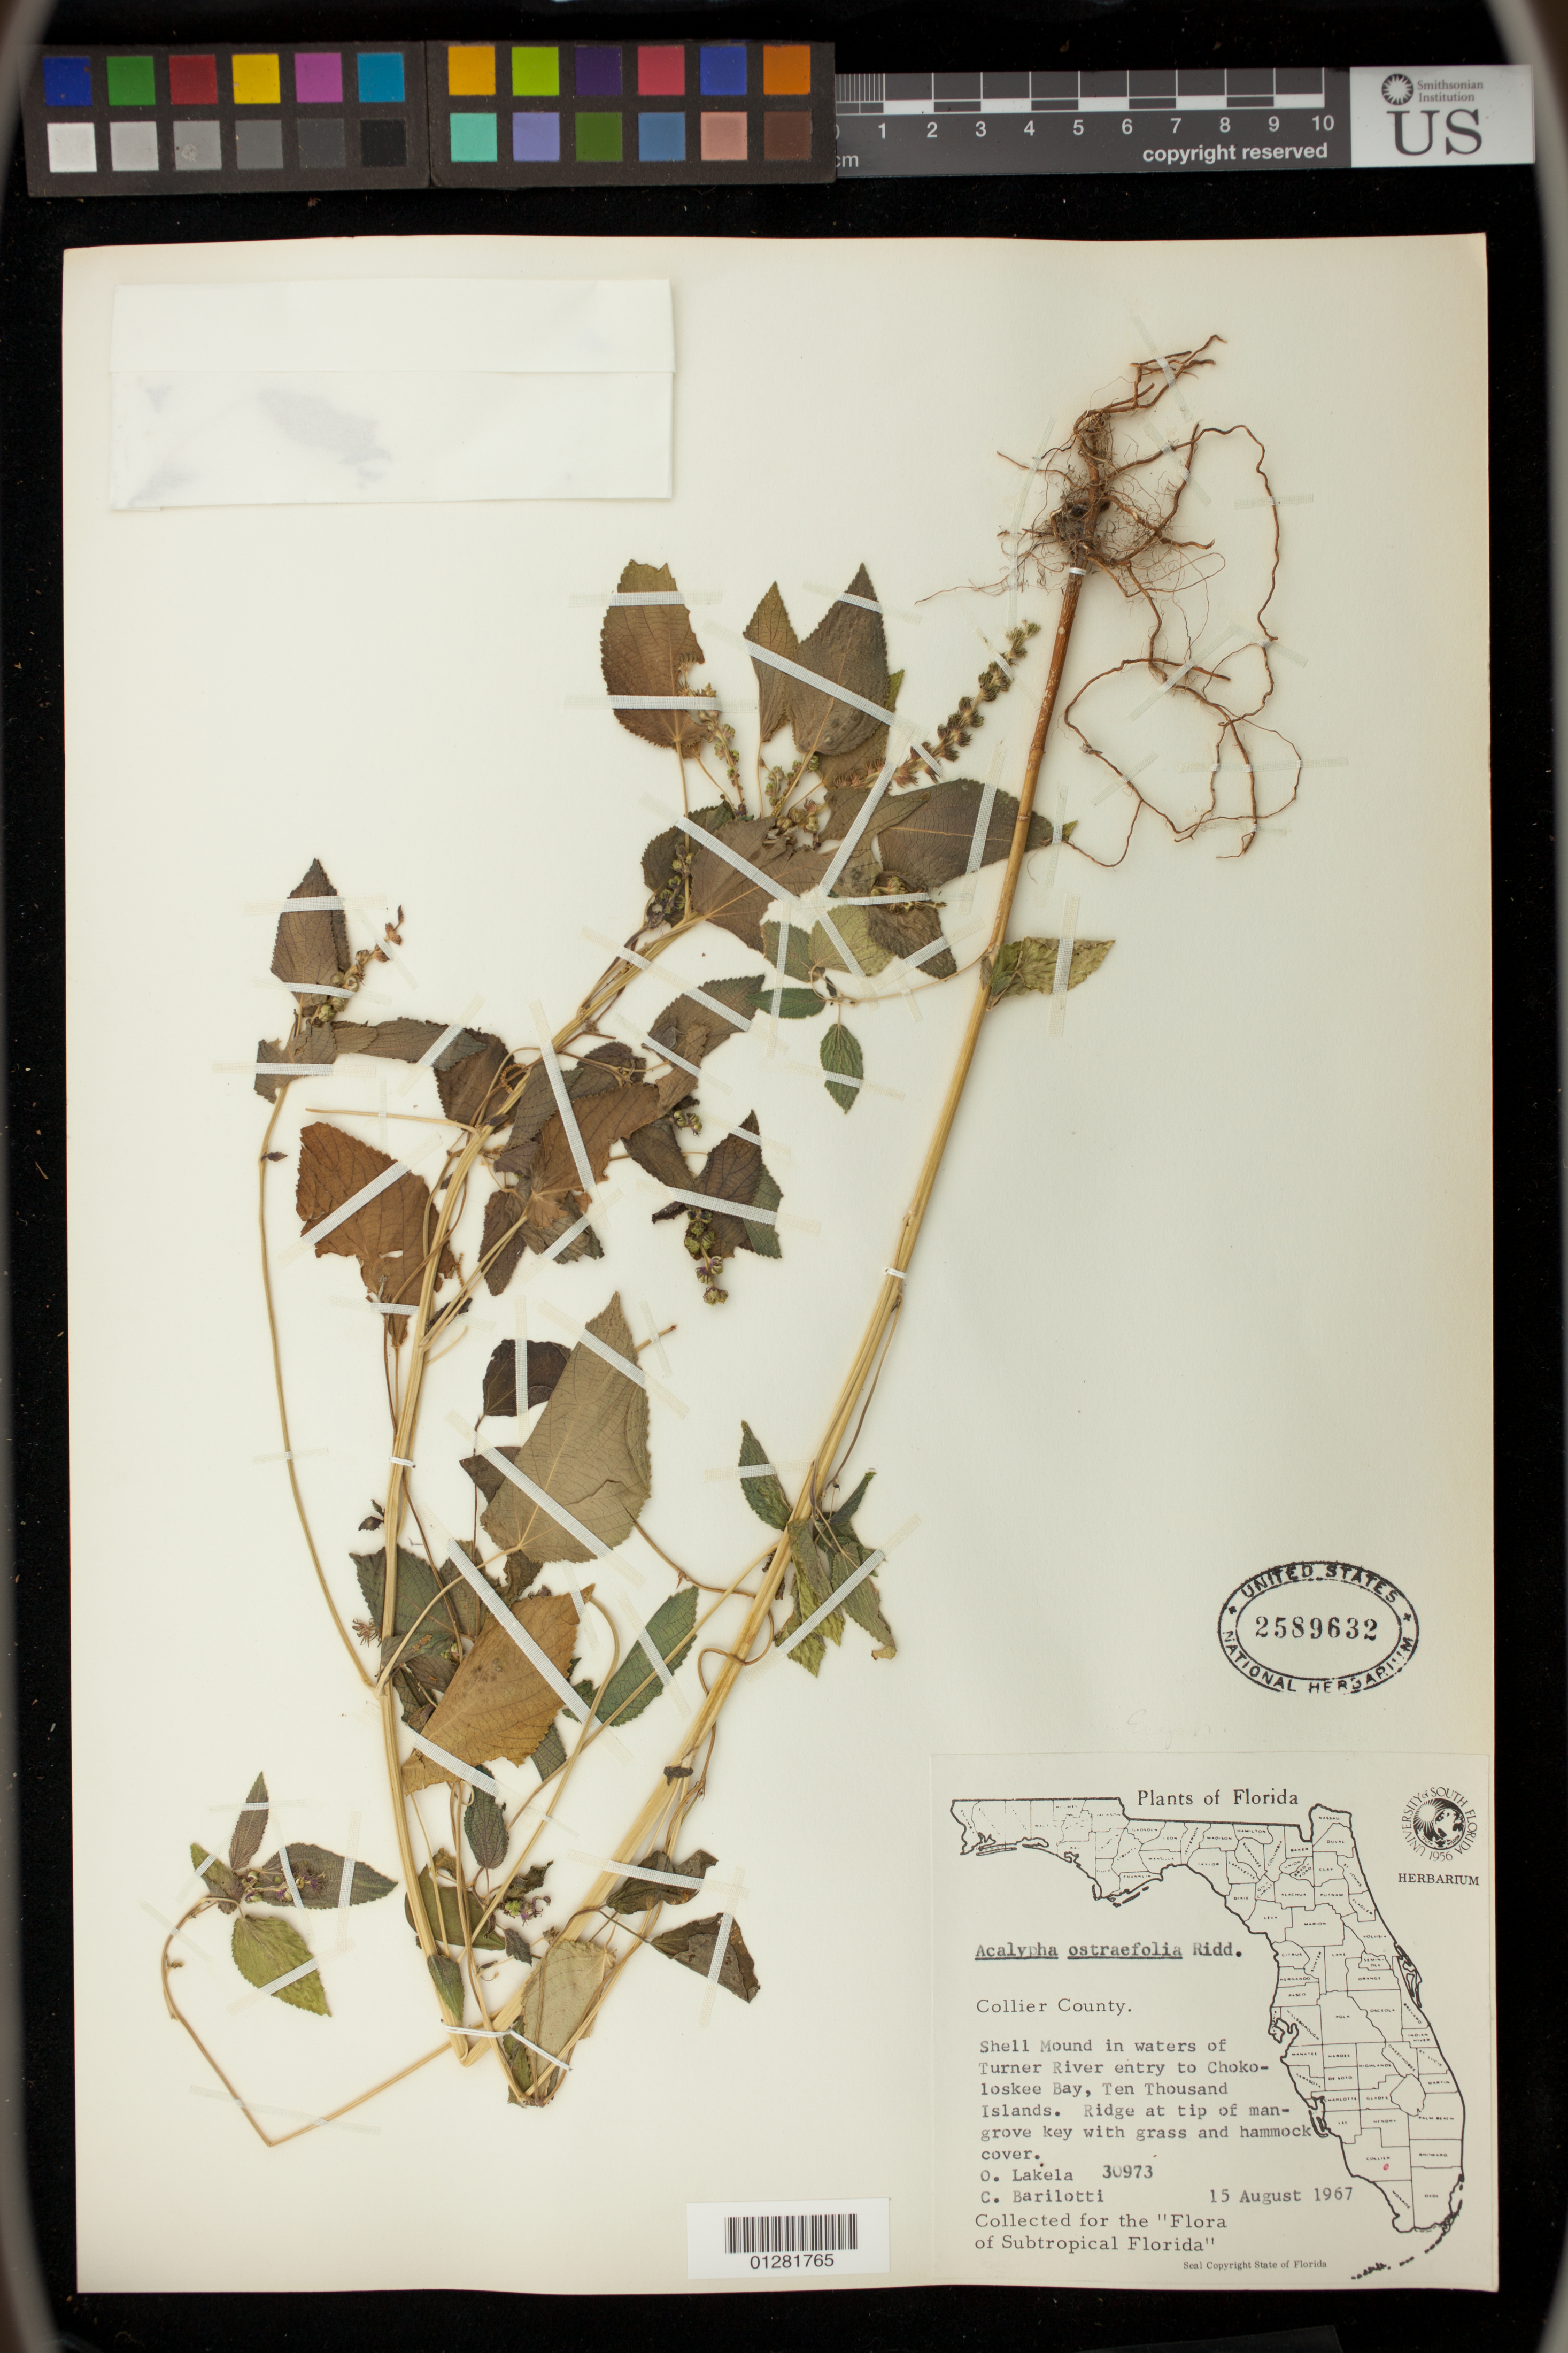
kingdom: Plantae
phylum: Tracheophyta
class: Magnoliopsida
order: Malpighiales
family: Euphorbiaceae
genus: Acalypha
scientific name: Acalypha ostryifolia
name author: Ridd.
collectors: O. Lakela & C. Barilotti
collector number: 30973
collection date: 1967-08-15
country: United States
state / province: Florida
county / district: Collier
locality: Shell Mound in waters of Turner River entry to Chokoloskee Bay, Ten Thousand Islands.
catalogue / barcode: US 2589632